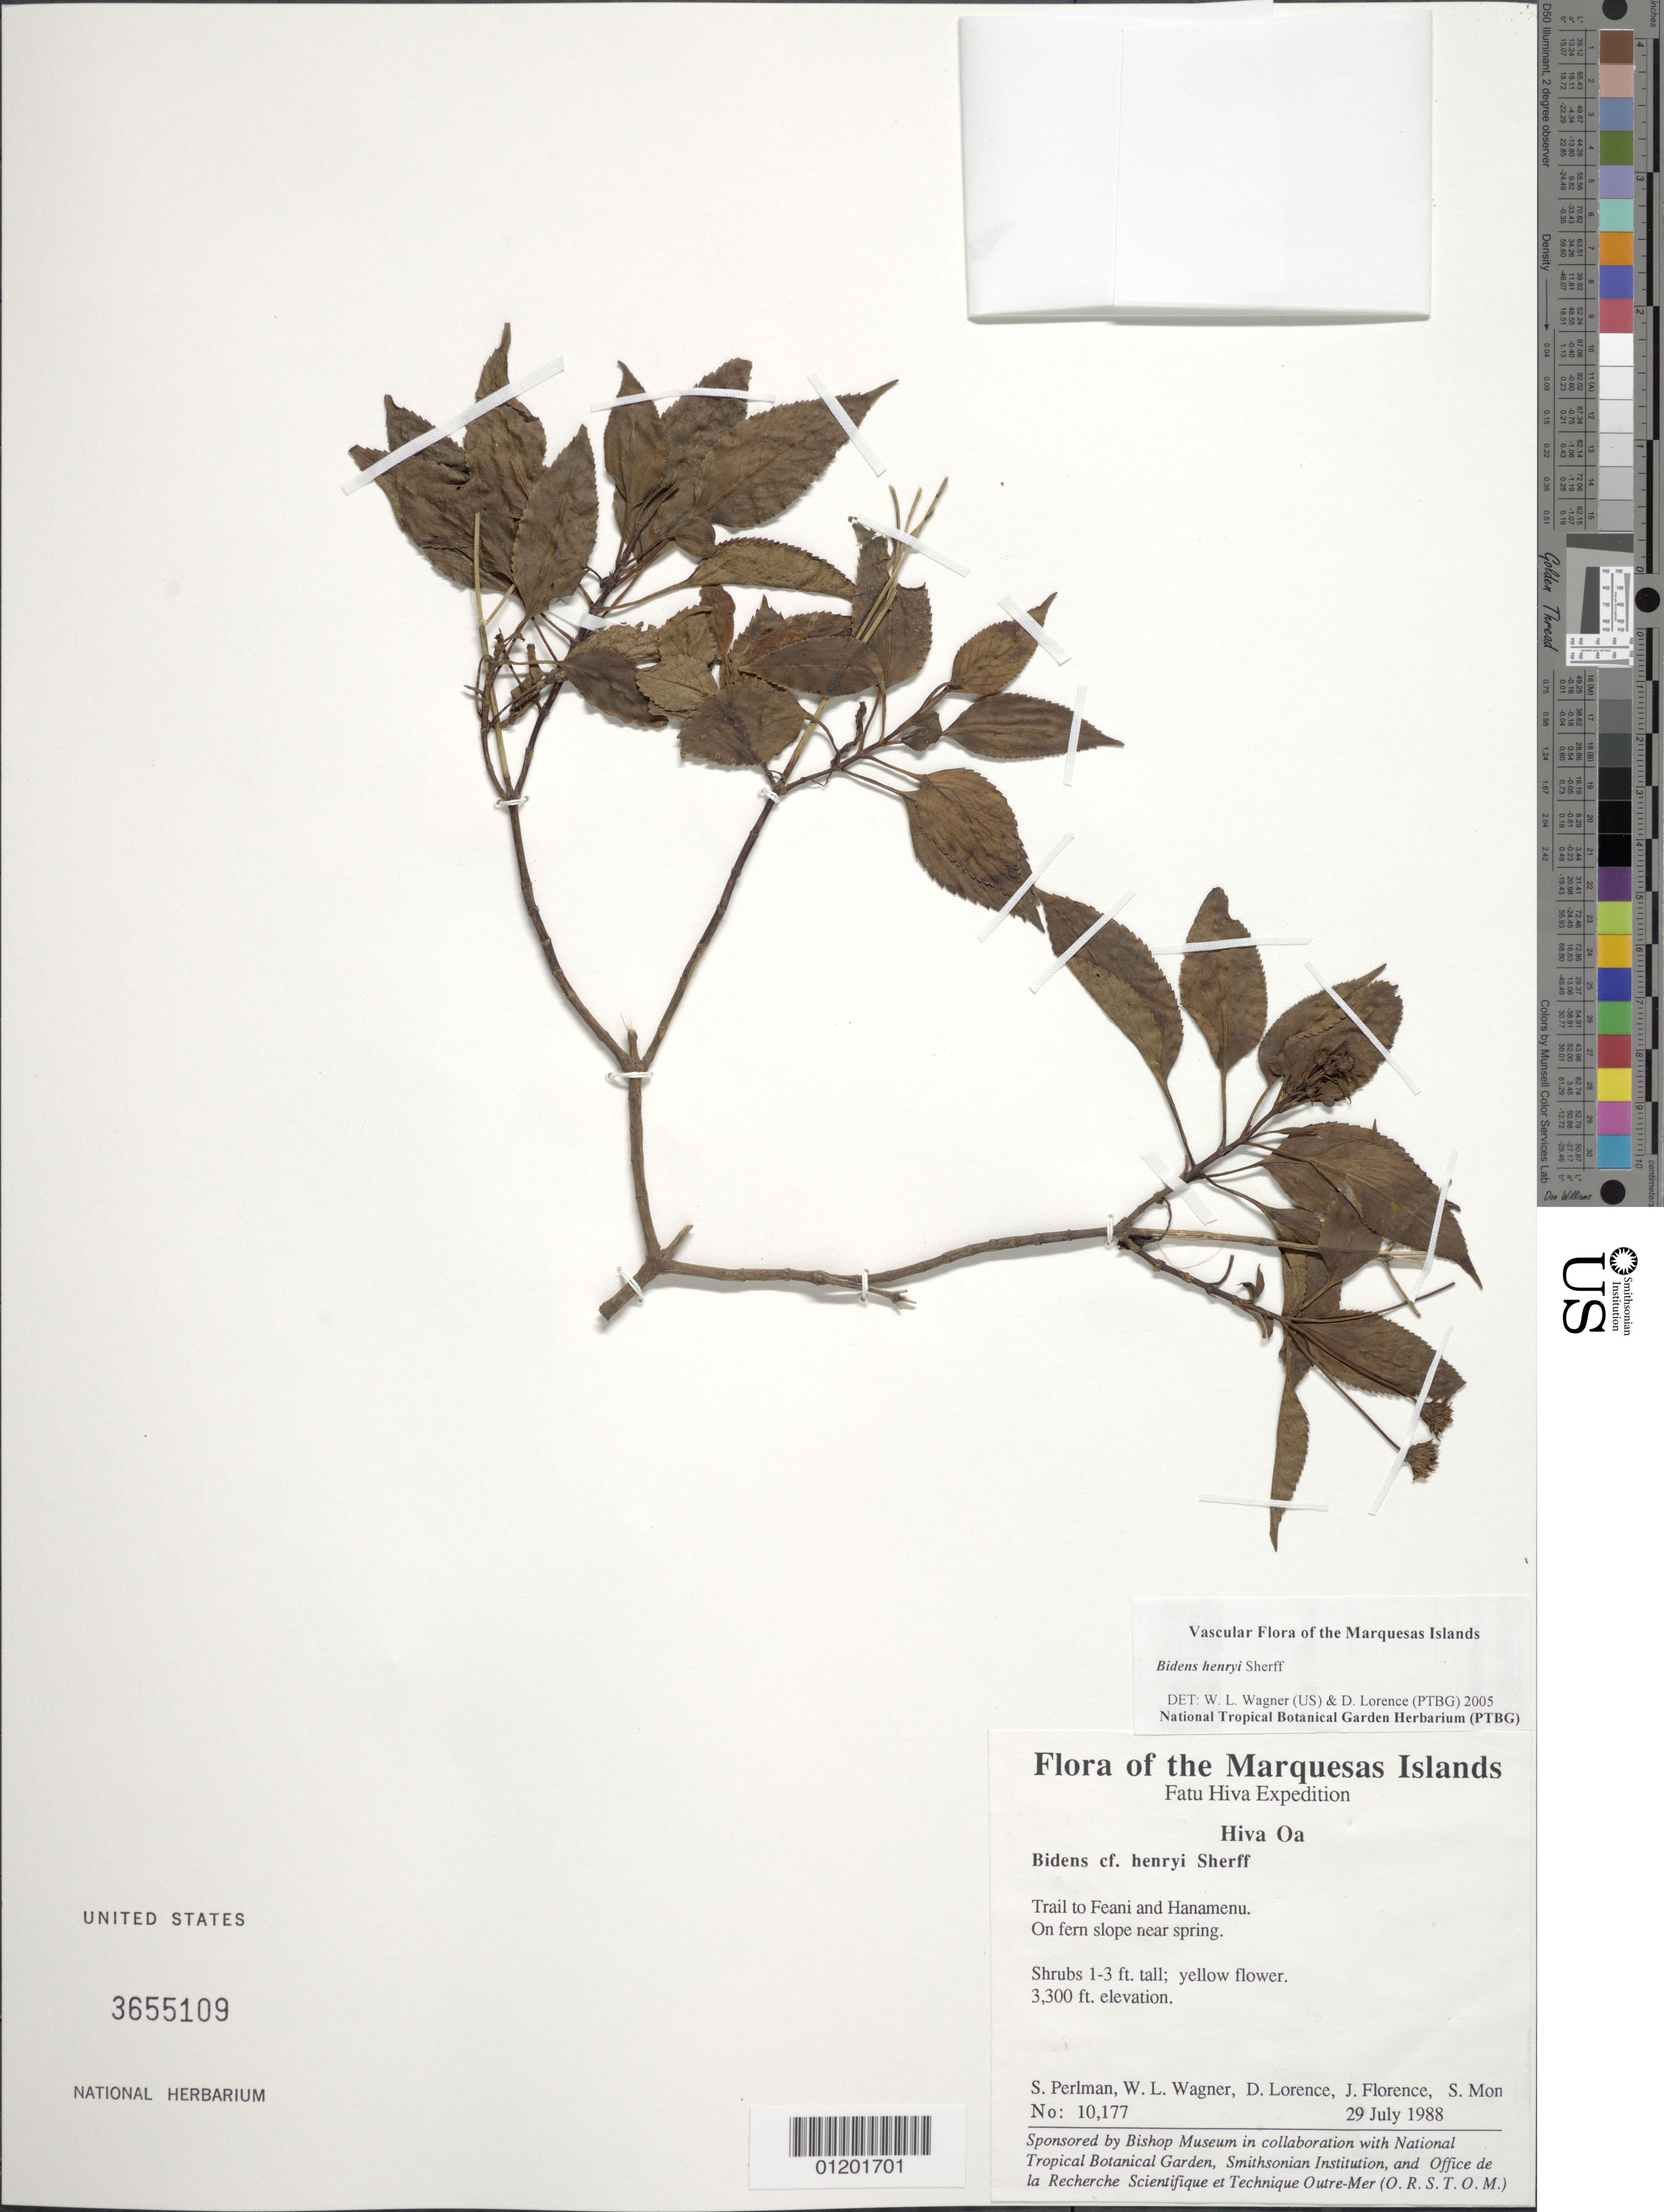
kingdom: Plantae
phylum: Tracheophyta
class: Magnoliopsida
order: Asterales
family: Asteraceae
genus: Bidens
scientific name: Bidens henryi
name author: Sherff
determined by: Wagner, W. L., (BOT), Smithsonian Institution - National Museum of Natural History (UNITED STATES)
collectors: S. P. Perlman, W. L. Wagner, D. Lorence, J. Florence & S. Montgomery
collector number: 10177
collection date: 1988-07-29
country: French Polynesia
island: Hiva Oa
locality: Trail to Feani and Hanamenu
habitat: On fern slope near spring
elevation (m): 1006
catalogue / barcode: US 3655109